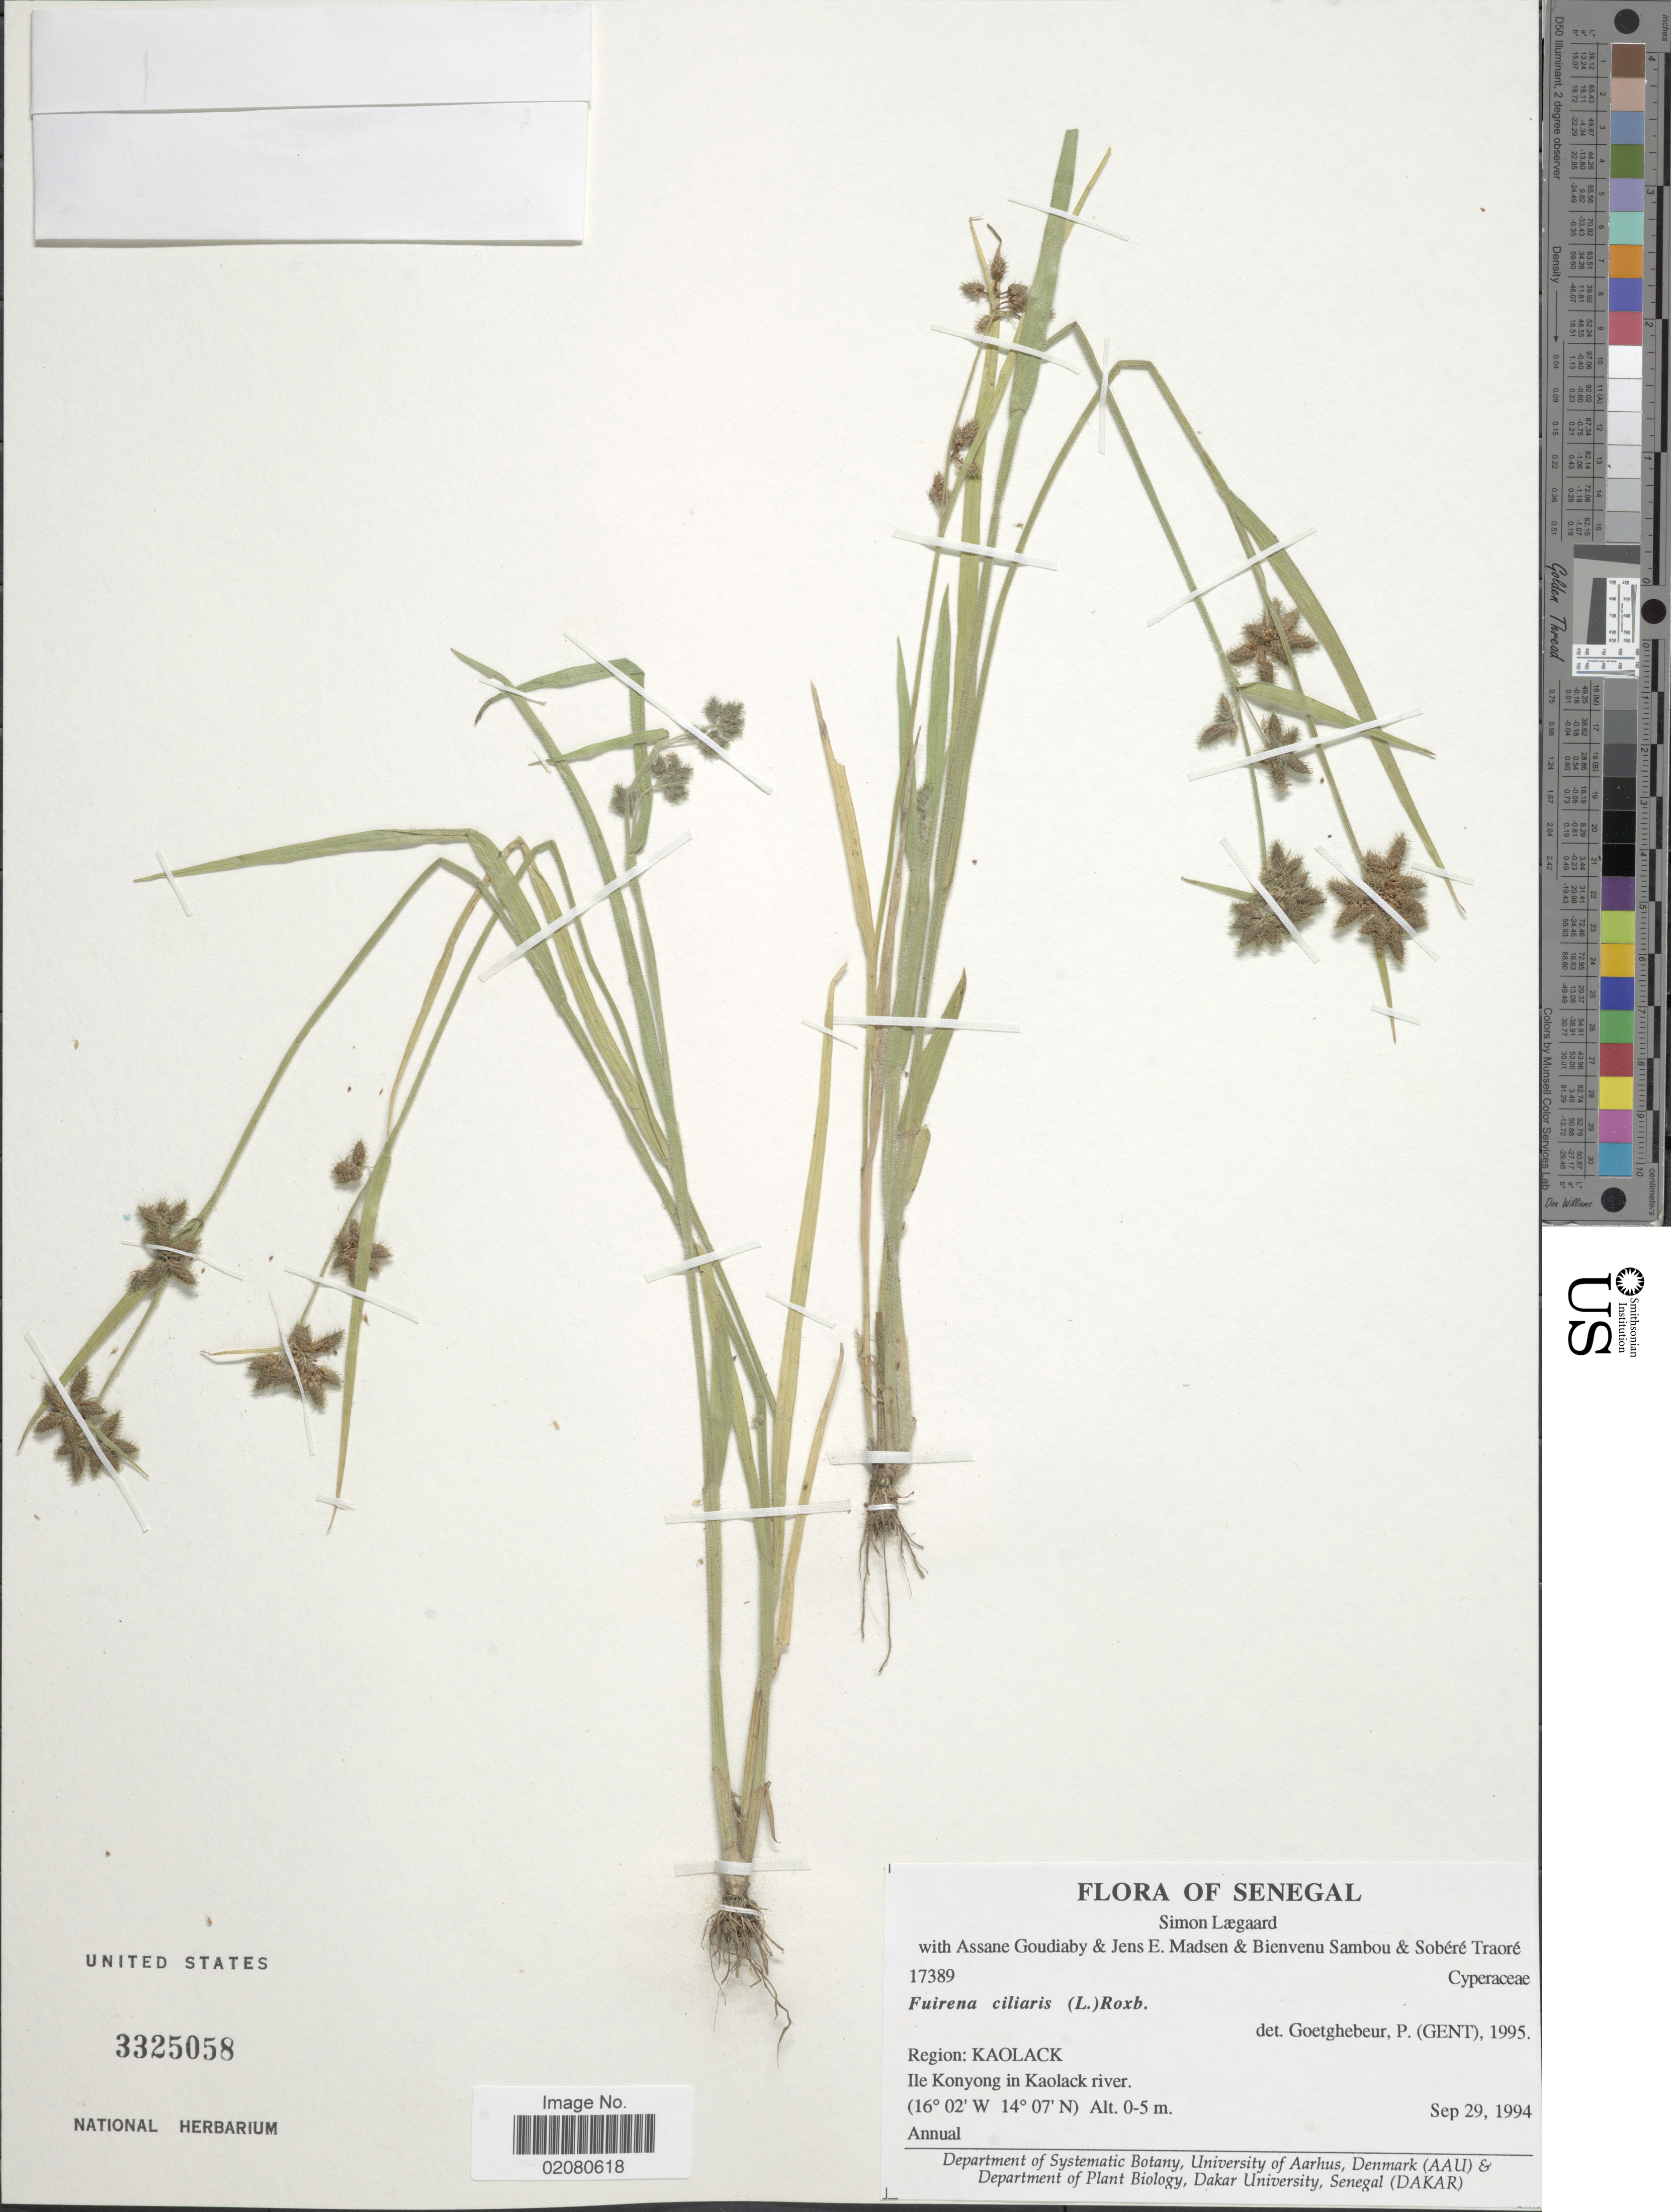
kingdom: Plantae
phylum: Tracheophyta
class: Liliopsida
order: Poales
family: Cyperaceae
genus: Fuirena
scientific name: Fuirena ciliaris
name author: (L.) Roxb.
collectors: S. Lægaard, A. Goudiaby, J. E. Madsen & B. Sambou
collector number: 17389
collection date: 1994-09-29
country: Senegal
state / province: Kaolack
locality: Senegal. Region Kaolack, Ile Konyong in Kaolack river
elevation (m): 0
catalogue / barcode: US 3325058